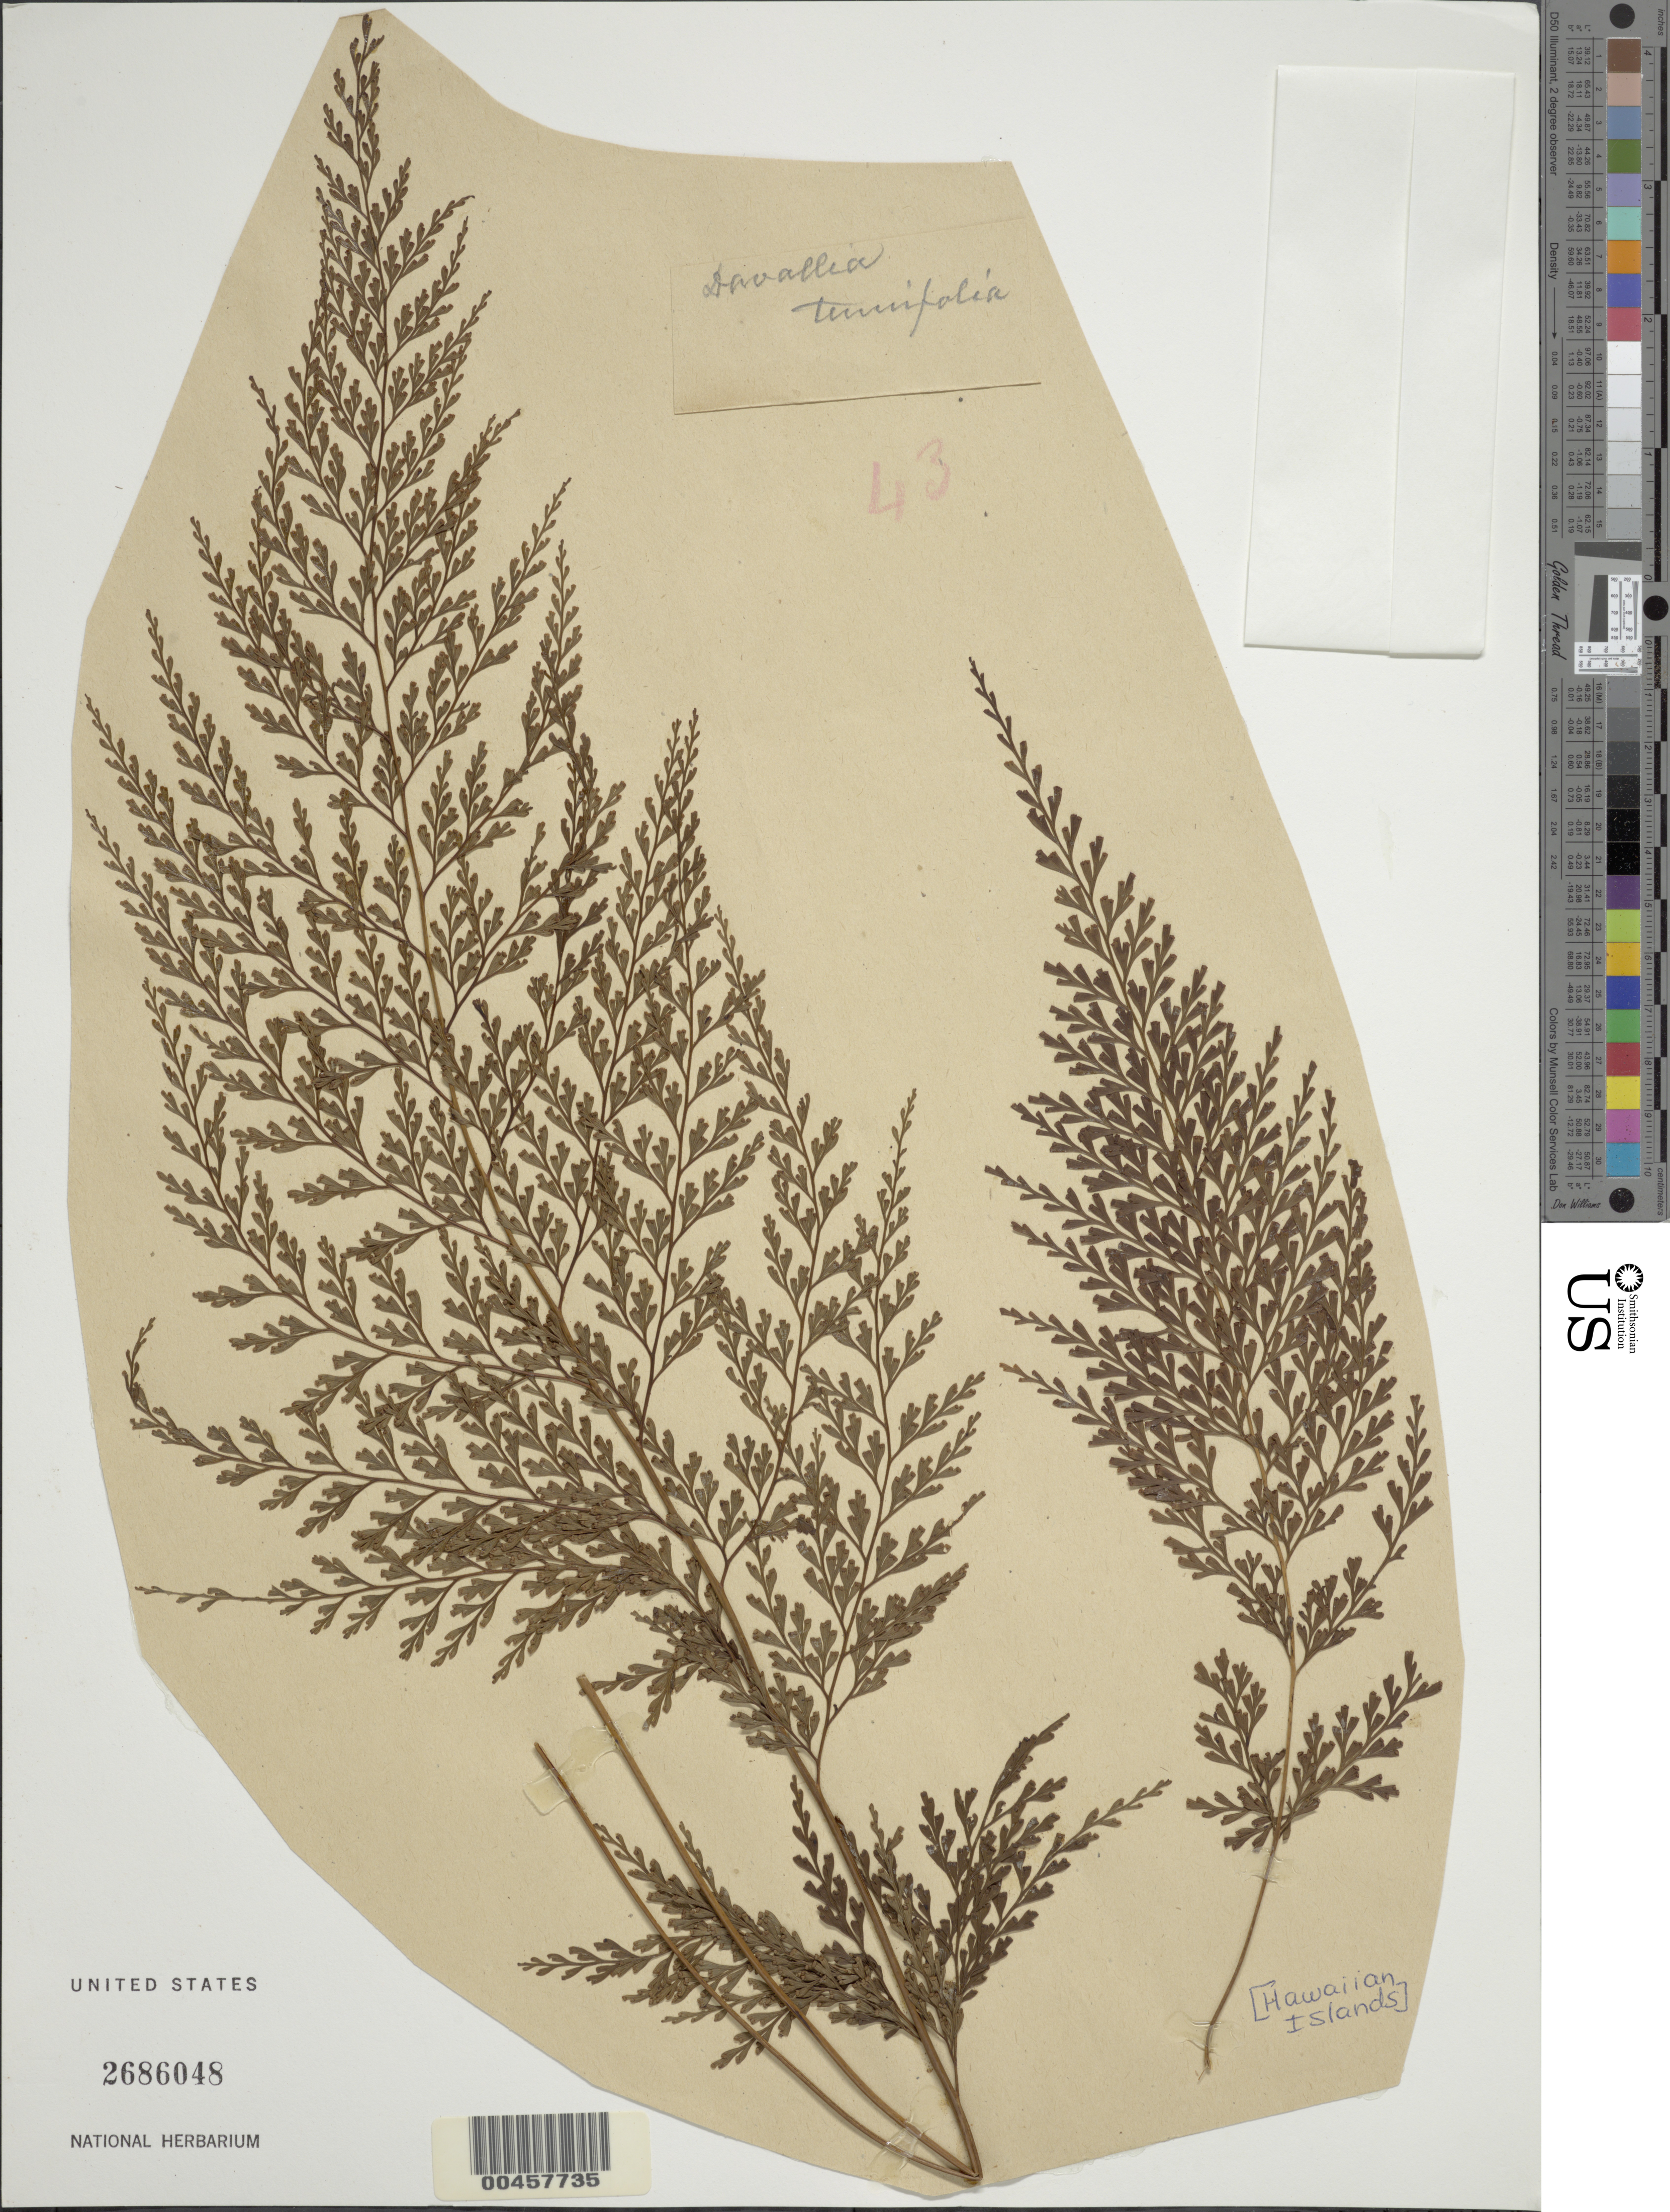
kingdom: Plantae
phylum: Tracheophyta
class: Polypodiopsida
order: Polypodiales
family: Lindsaeaceae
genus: Sphenomeris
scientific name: Sphenomeris chinensis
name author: (L.) Maxon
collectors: W. Hillebrand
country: United States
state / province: Hawaii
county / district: Kauai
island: Kaua'i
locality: Hawaiian Islands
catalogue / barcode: US 2686048